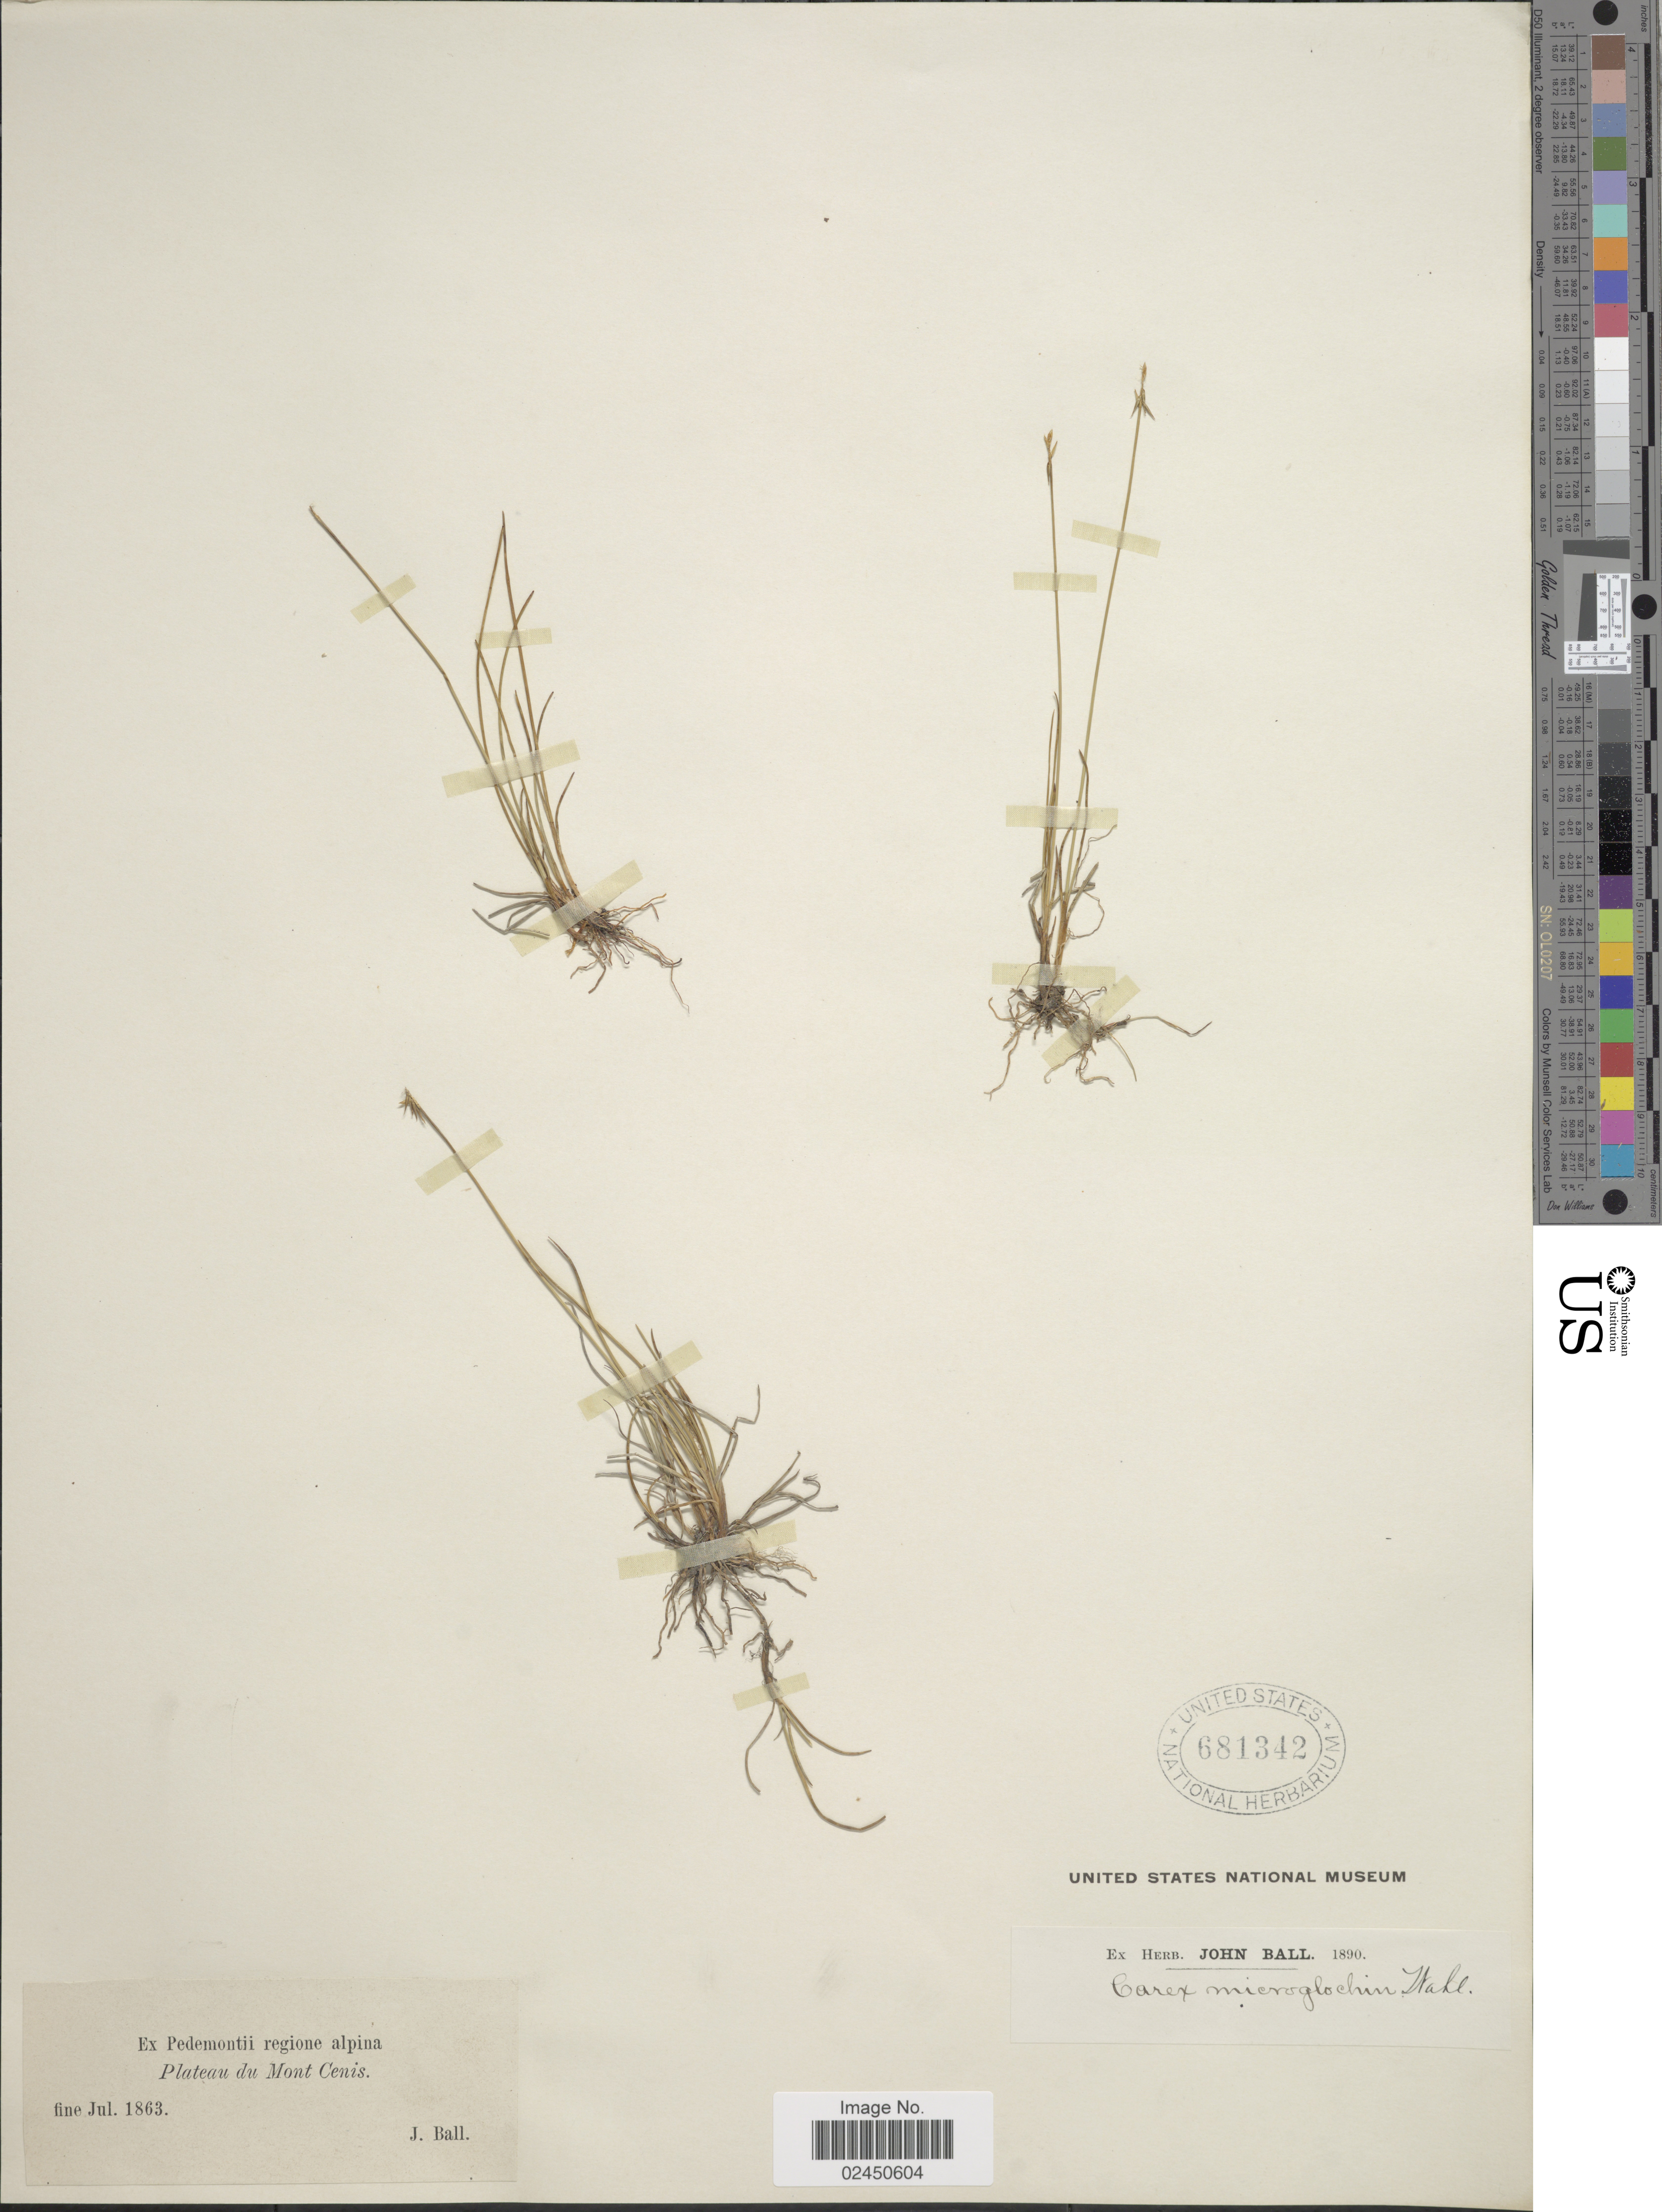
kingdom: Plantae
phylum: Tracheophyta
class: Liliopsida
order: Poales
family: Cyperaceae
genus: Carex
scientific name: Carex microglochin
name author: Wahlenb.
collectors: J. Ball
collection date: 1863-07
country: France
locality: Pedemontii regione alpina. Plateau du Mont Cenis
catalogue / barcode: US 681342